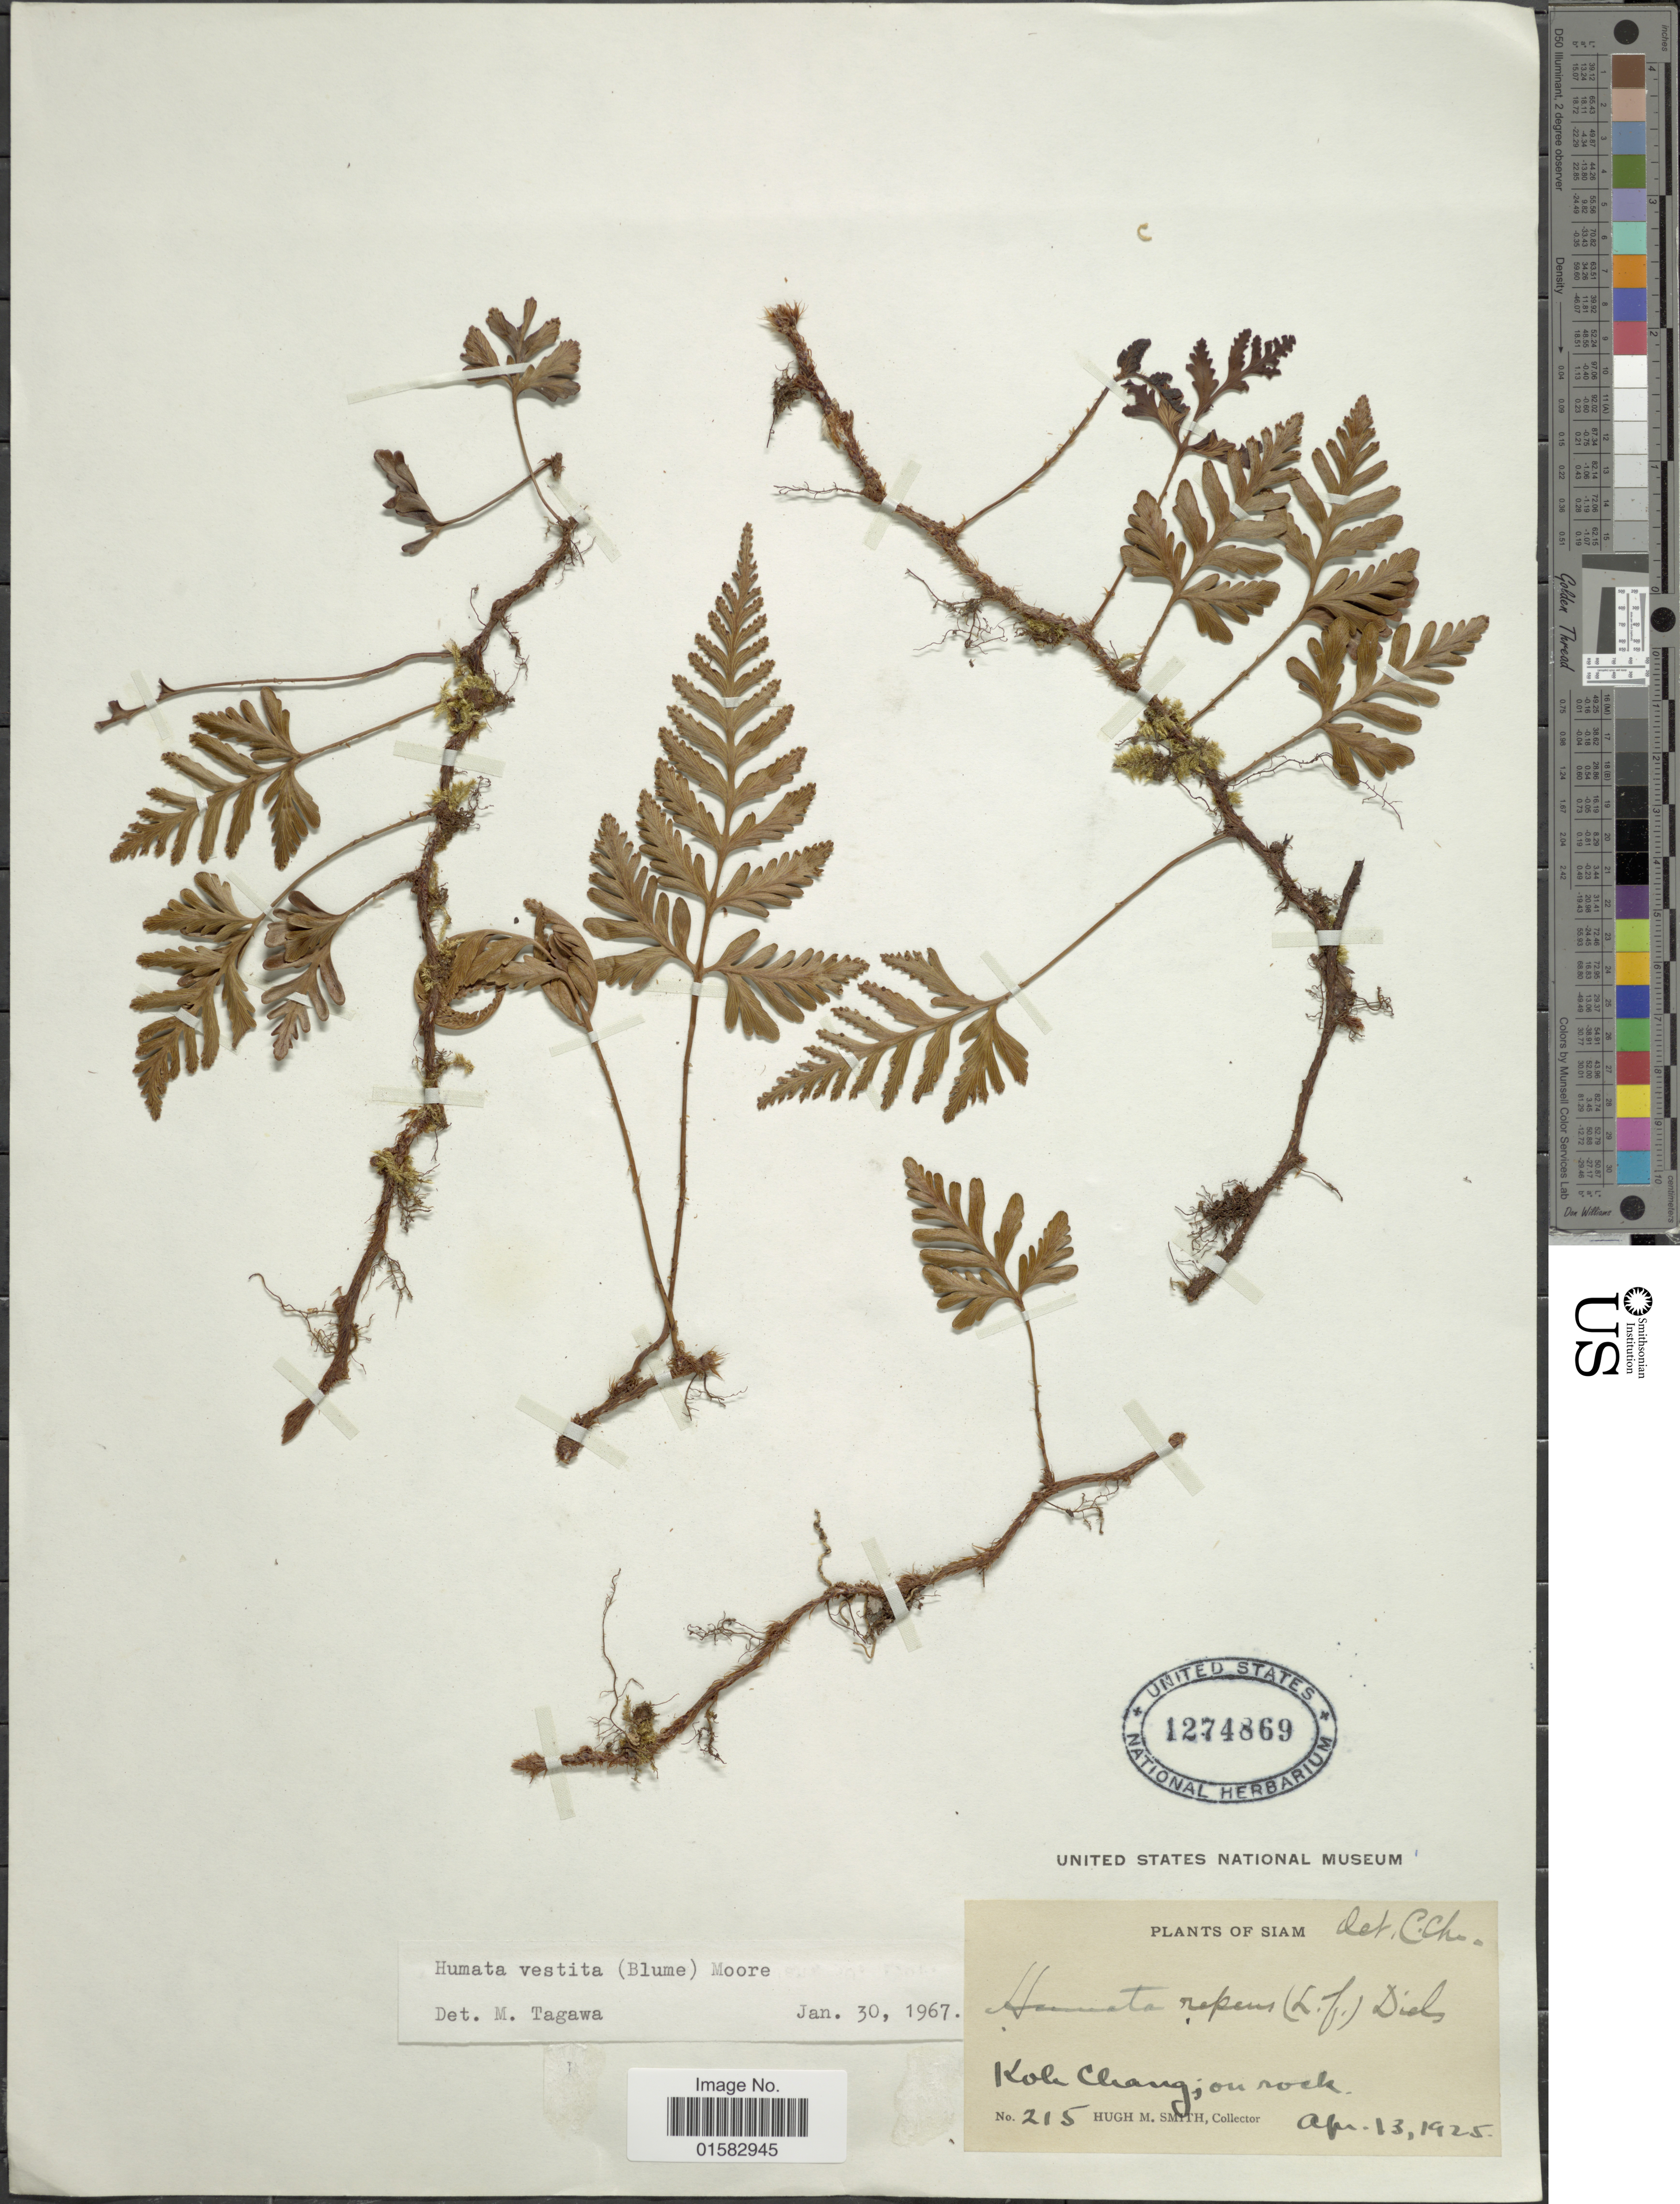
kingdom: Plantae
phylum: Tracheophyta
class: Polypodiopsida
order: Polypodiales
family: Davalliaceae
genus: Davallia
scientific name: Davallia repens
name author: (L. f.) Kuhn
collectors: H. M. Smith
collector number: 215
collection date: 1925-04-13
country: Thailand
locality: Siam, Koli Chiang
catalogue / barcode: US 1274869